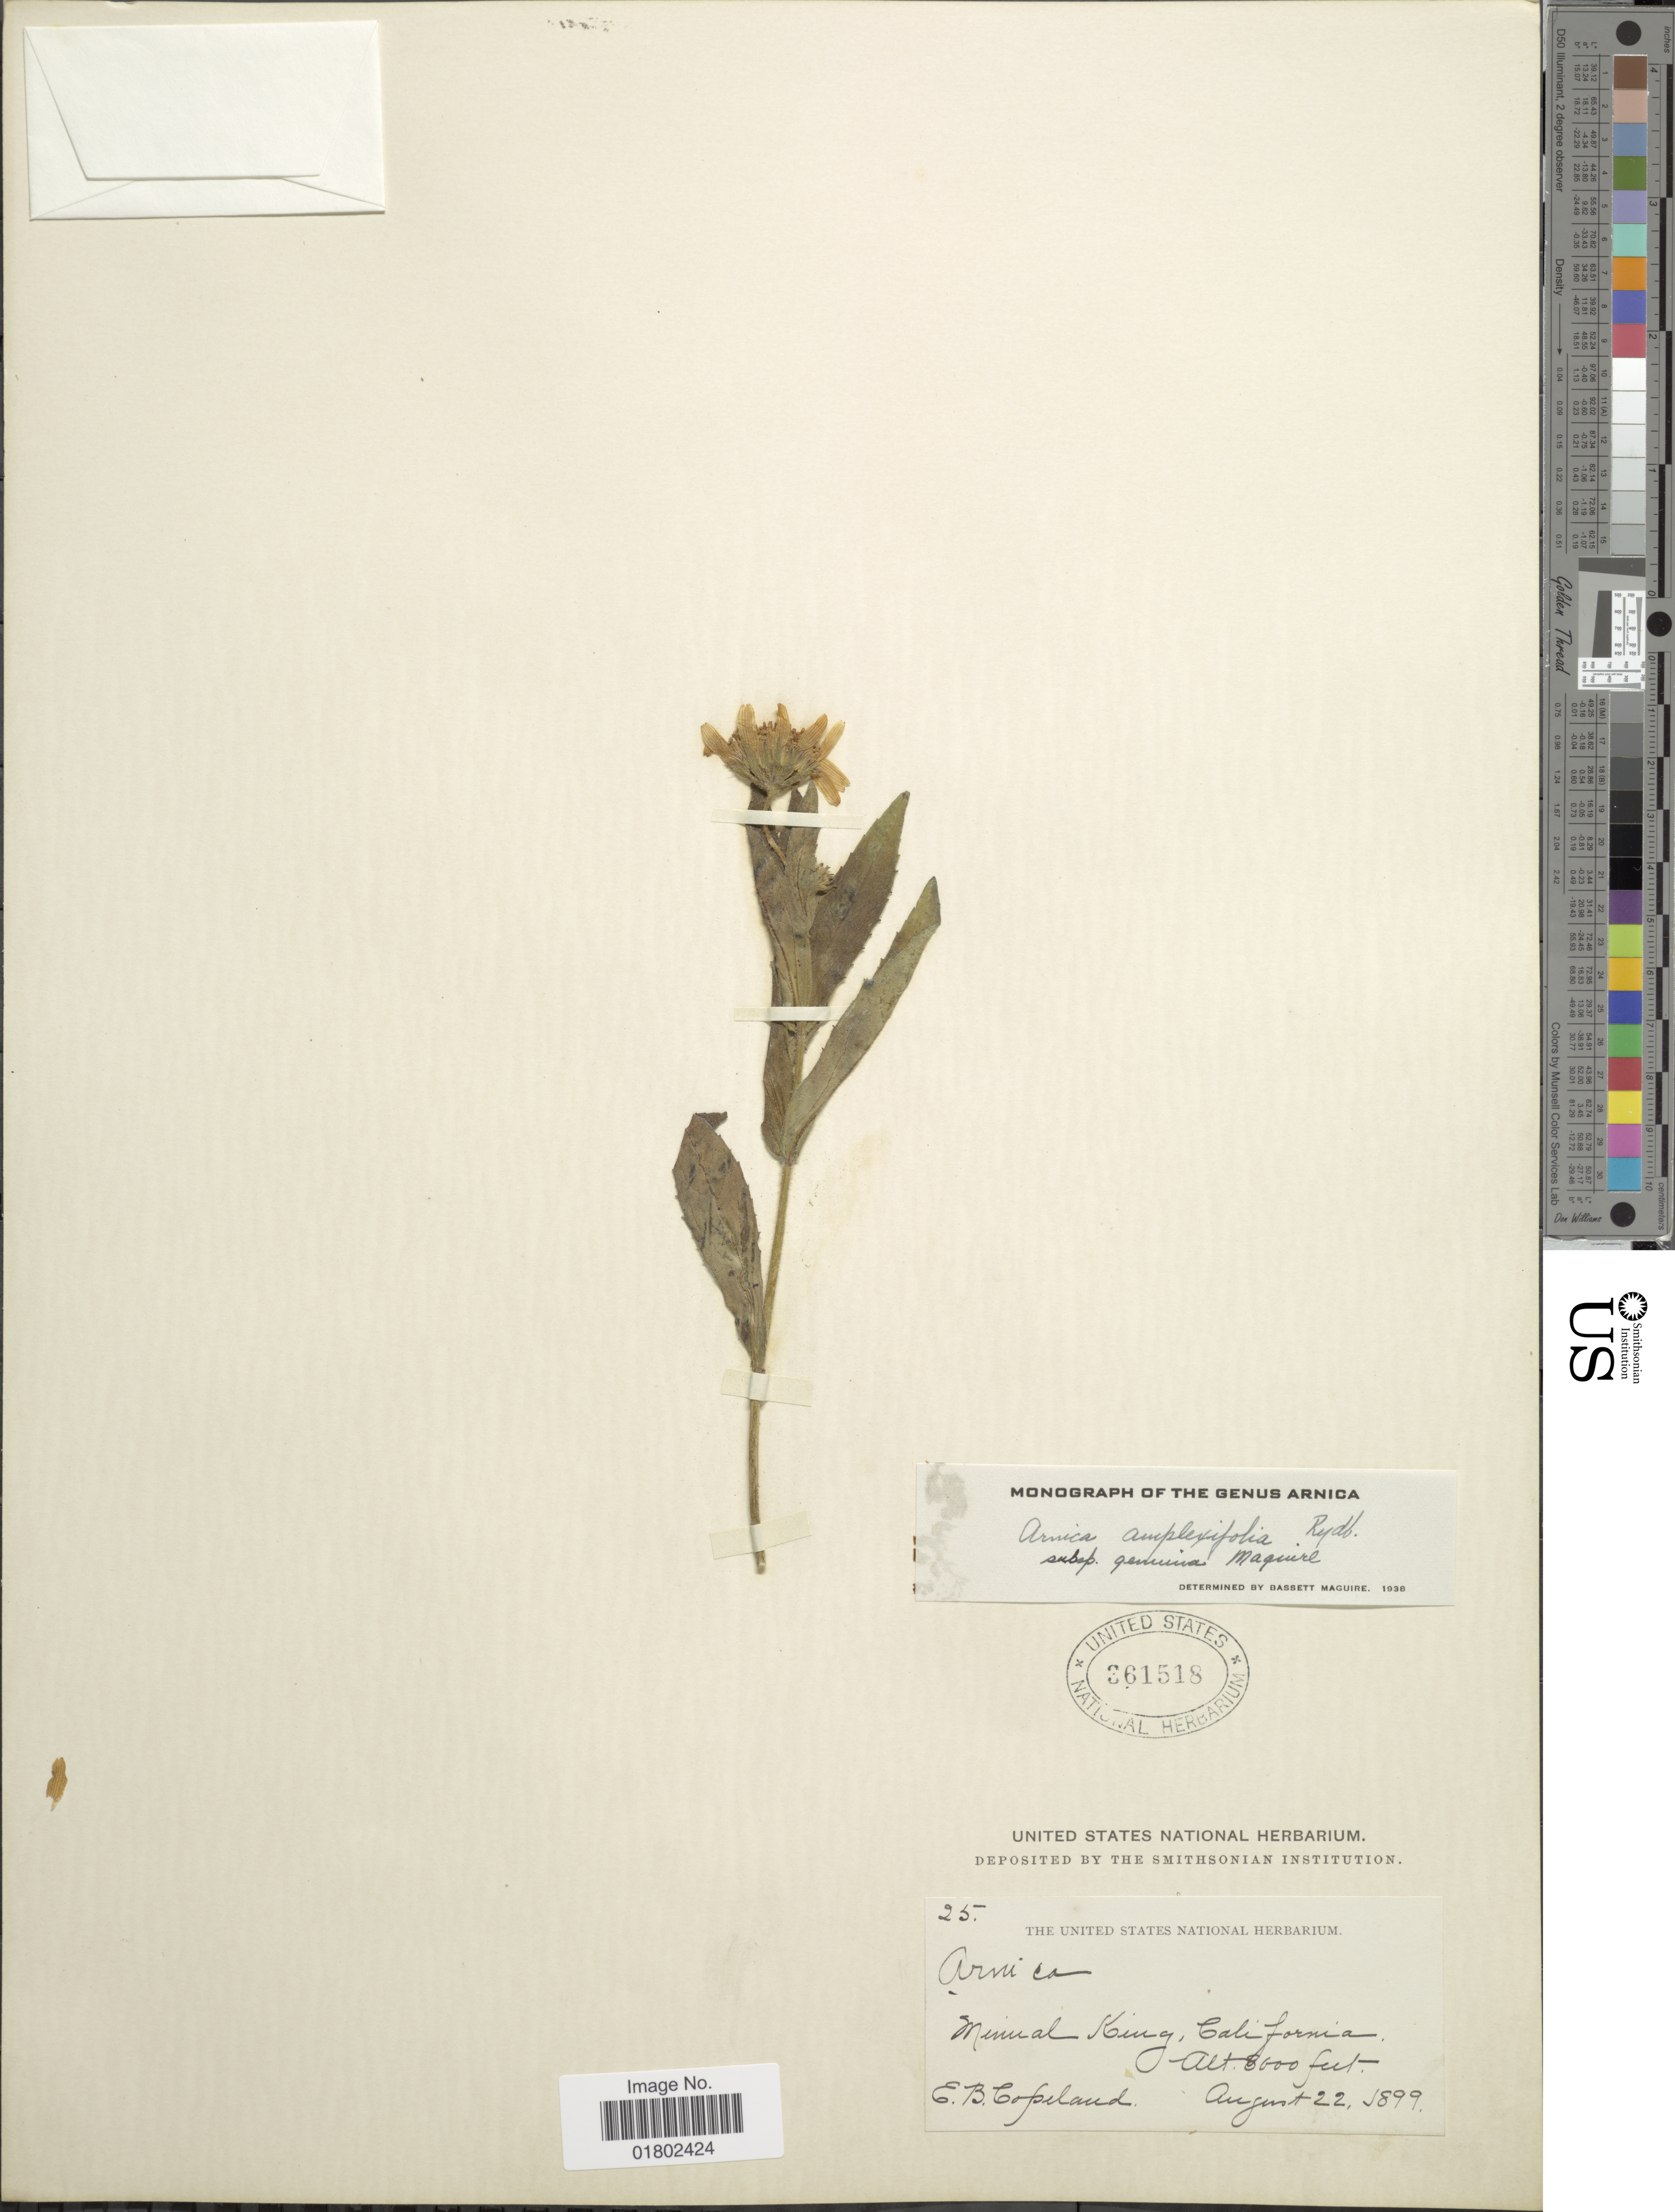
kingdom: Plantae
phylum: Tracheophyta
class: Magnoliopsida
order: Asterales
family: Asteraceae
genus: Arnica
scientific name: Arnica amplexifolia subsp. genuina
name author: Maguire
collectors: E. B. Copeland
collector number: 25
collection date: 1899-08-22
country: United States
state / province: California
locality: Minnal King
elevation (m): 2438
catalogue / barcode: US 361518